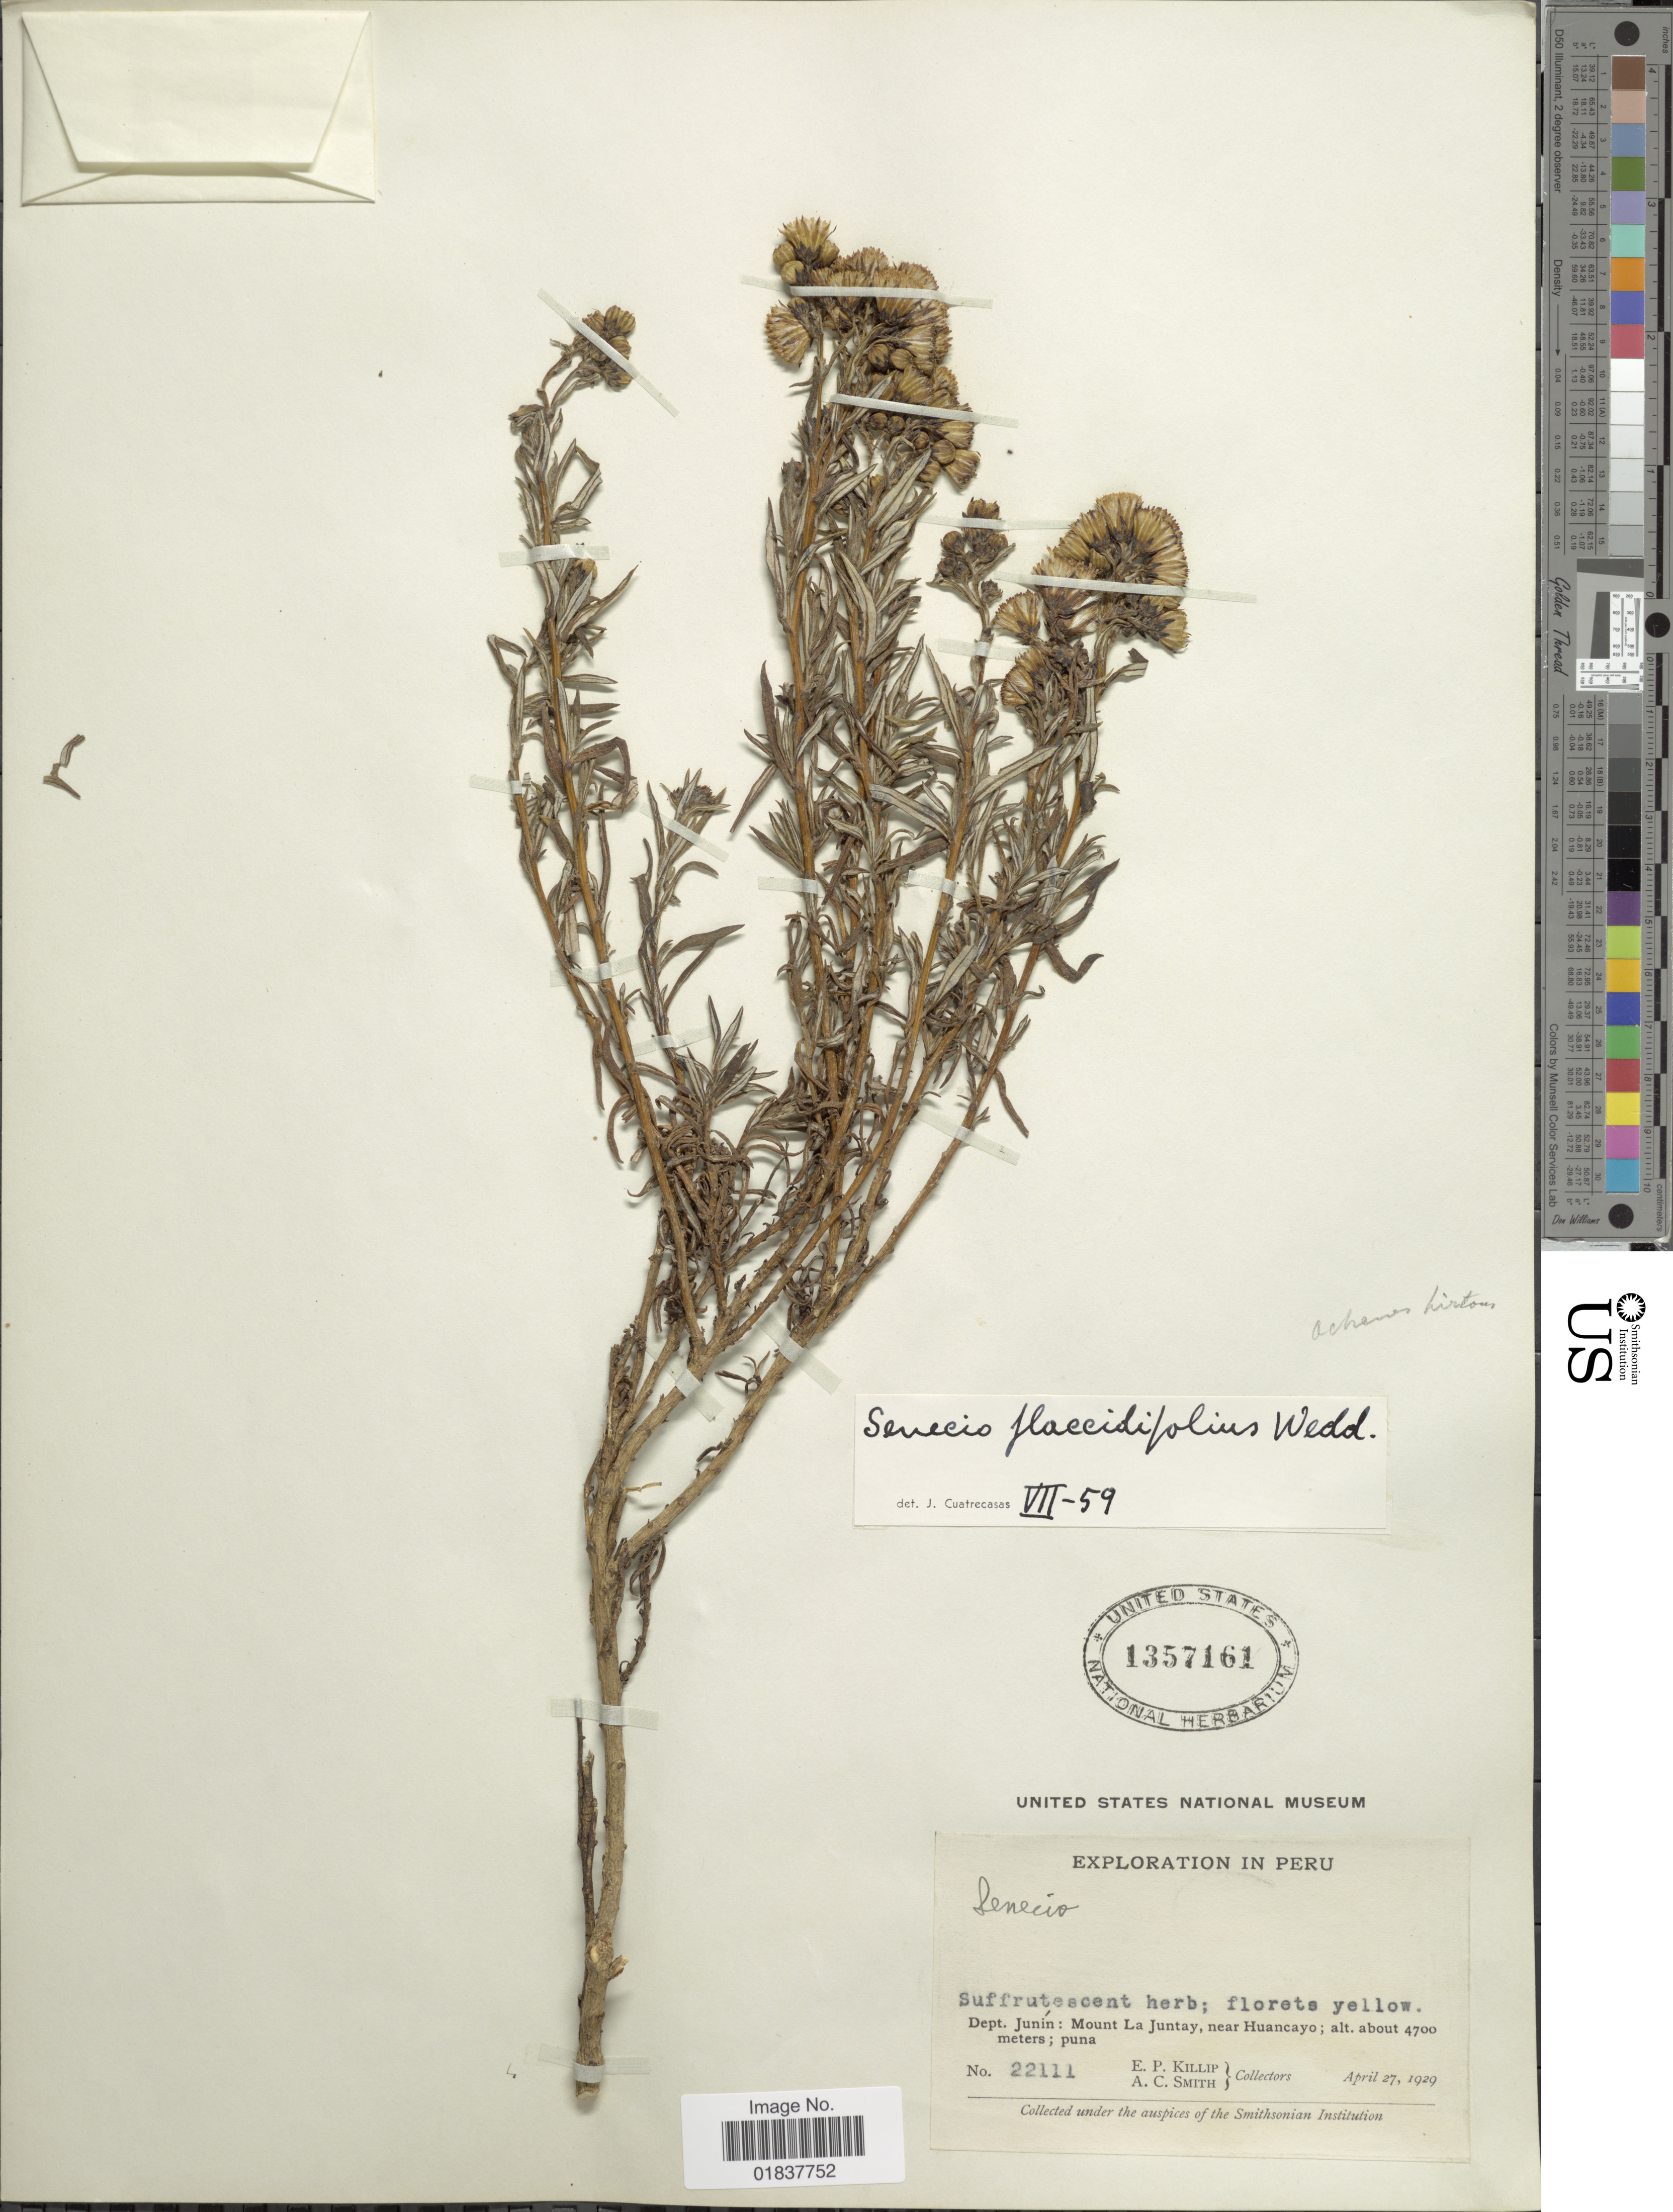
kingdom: Plantae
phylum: Tracheophyta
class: Magnoliopsida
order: Asterales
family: Asteraceae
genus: Senecio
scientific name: Senecio flaccidifolius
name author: Wedd.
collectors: E. P. Killip & A. C. Smith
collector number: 22111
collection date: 1929-04-27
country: Peru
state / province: Junín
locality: Mount La Juntay, near Huancayo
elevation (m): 4700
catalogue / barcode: US 1357161